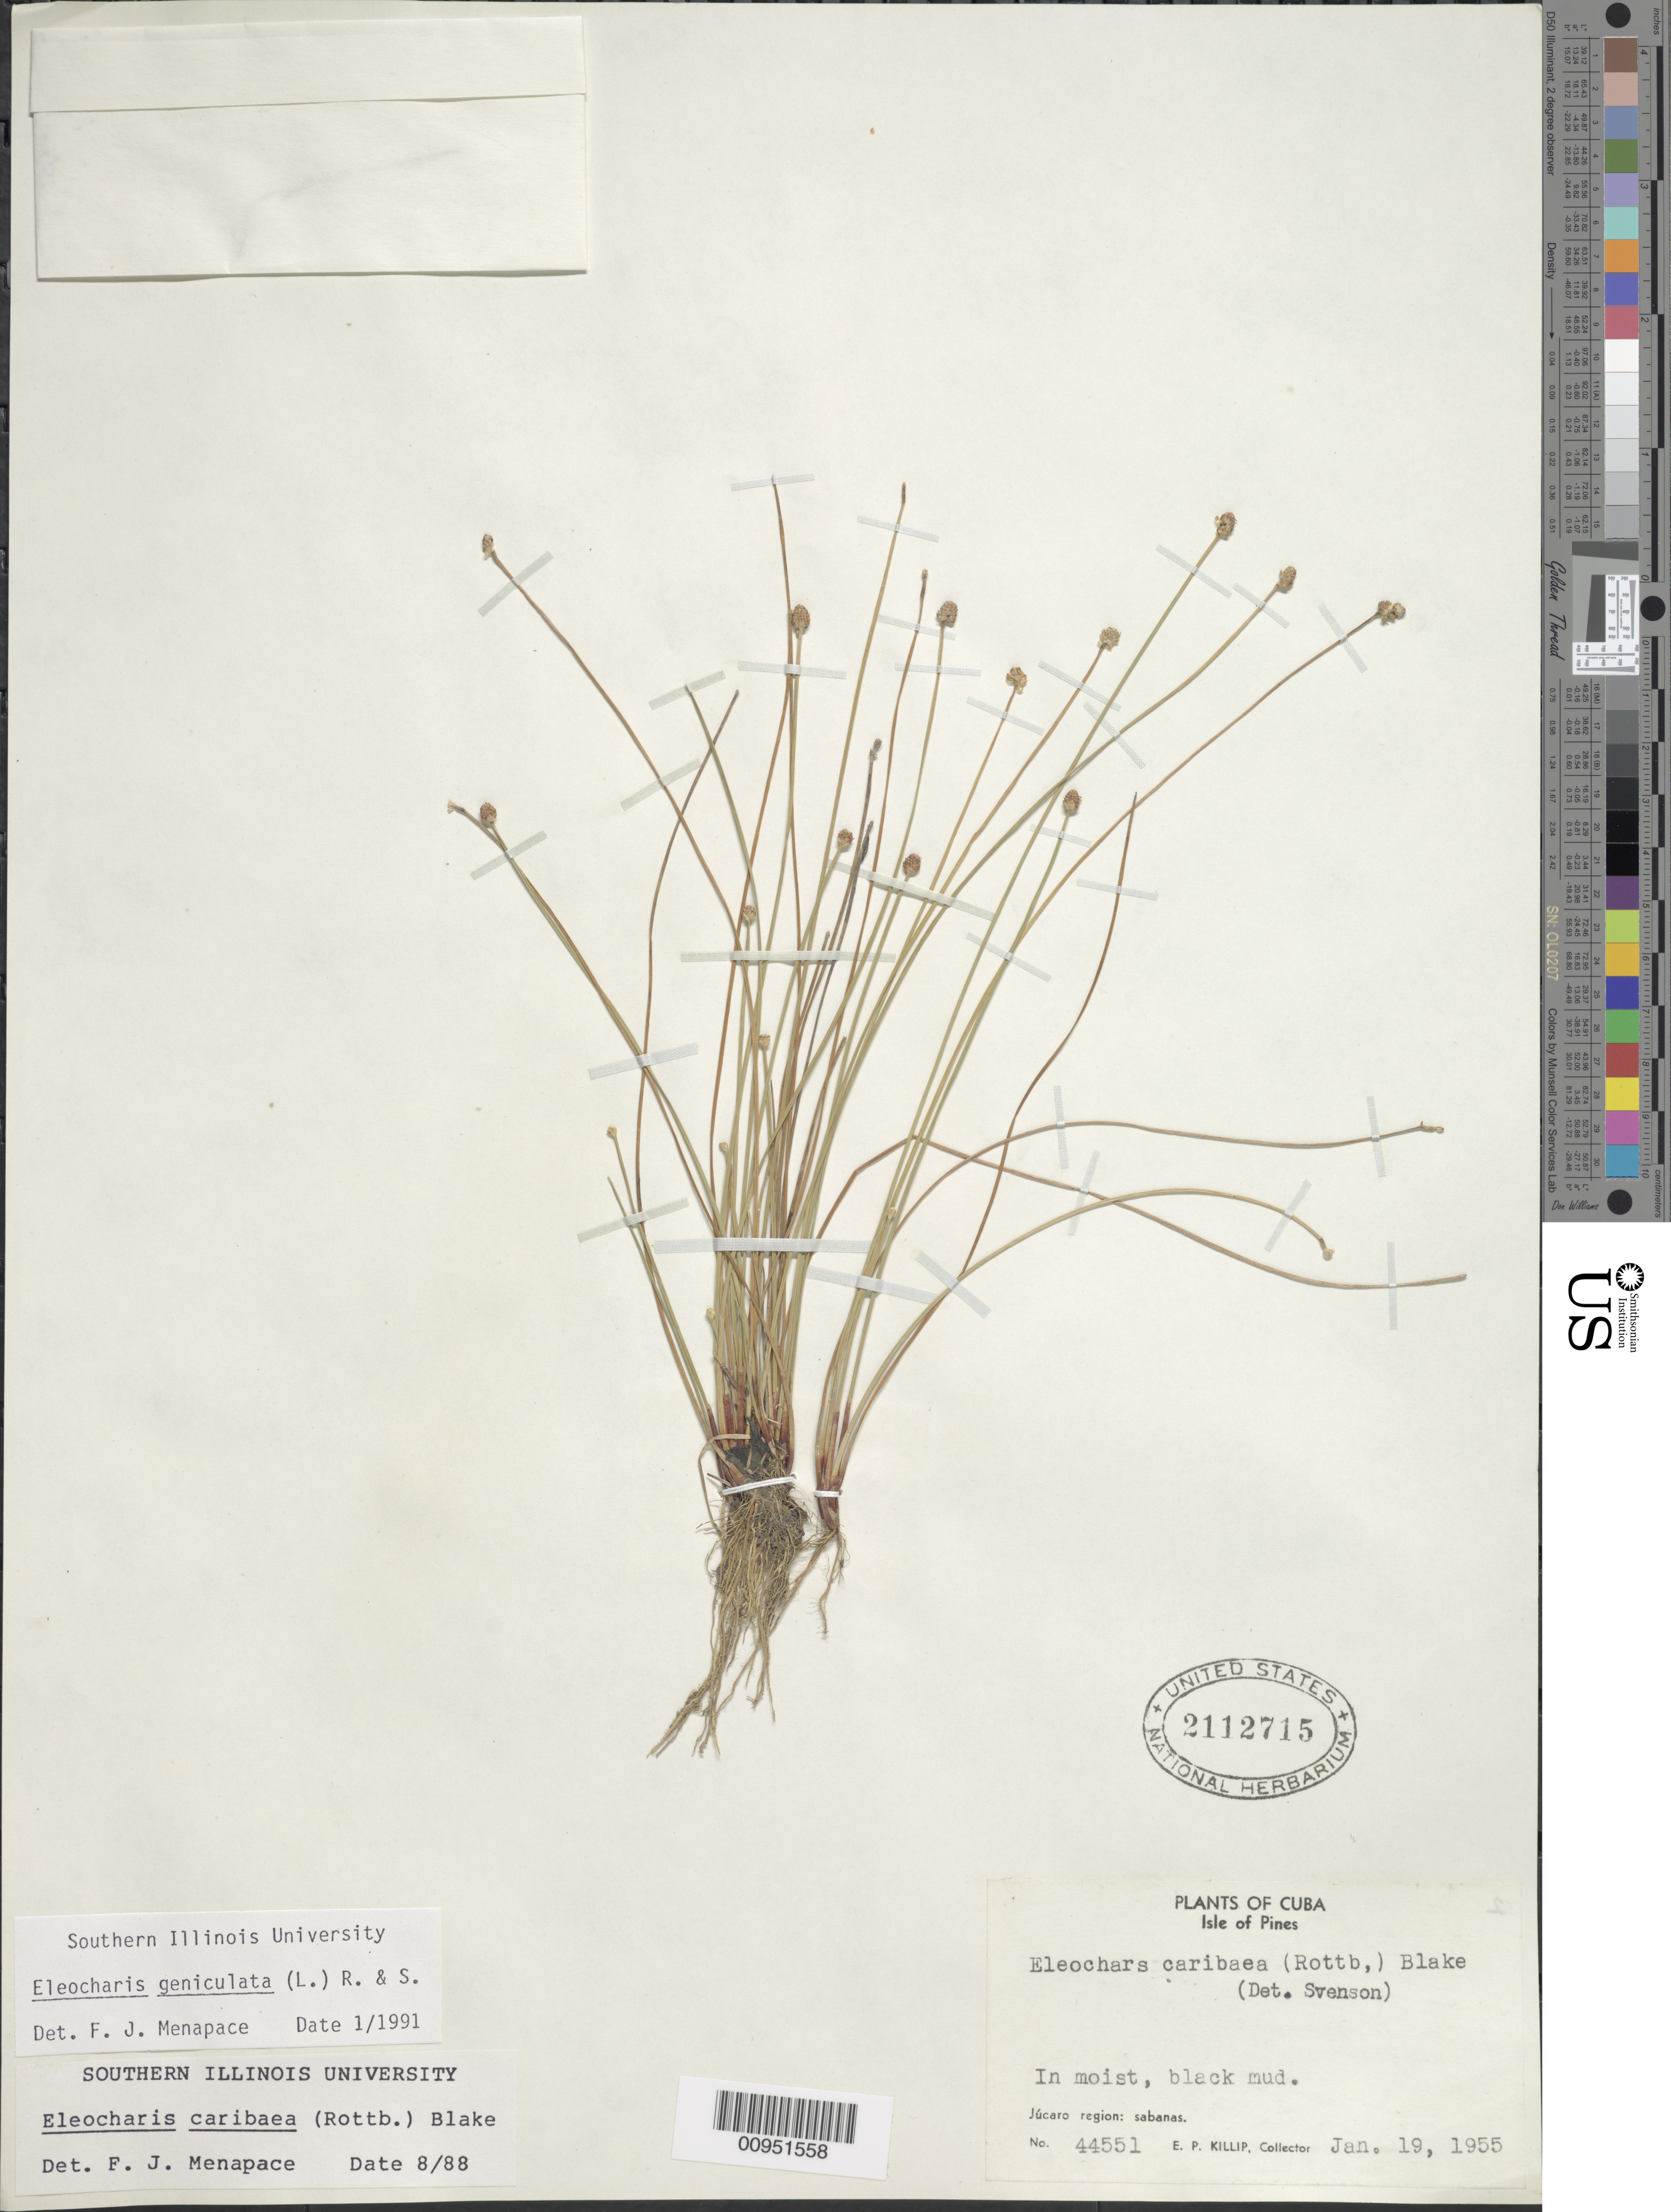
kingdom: Plantae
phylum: Tracheophyta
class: Liliopsida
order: Poales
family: Cyperaceae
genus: Eleocharis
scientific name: Eleocharis geniculata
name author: (L.) Roem. & Schult.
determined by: Menapace, F. J.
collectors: E. P. Killip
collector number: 44551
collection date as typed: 19 Jan 1955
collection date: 1955-01-19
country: Cuba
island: Isla de la Juventud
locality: Júcaro region, sabanas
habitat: In moist, black mud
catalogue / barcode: US 2112715